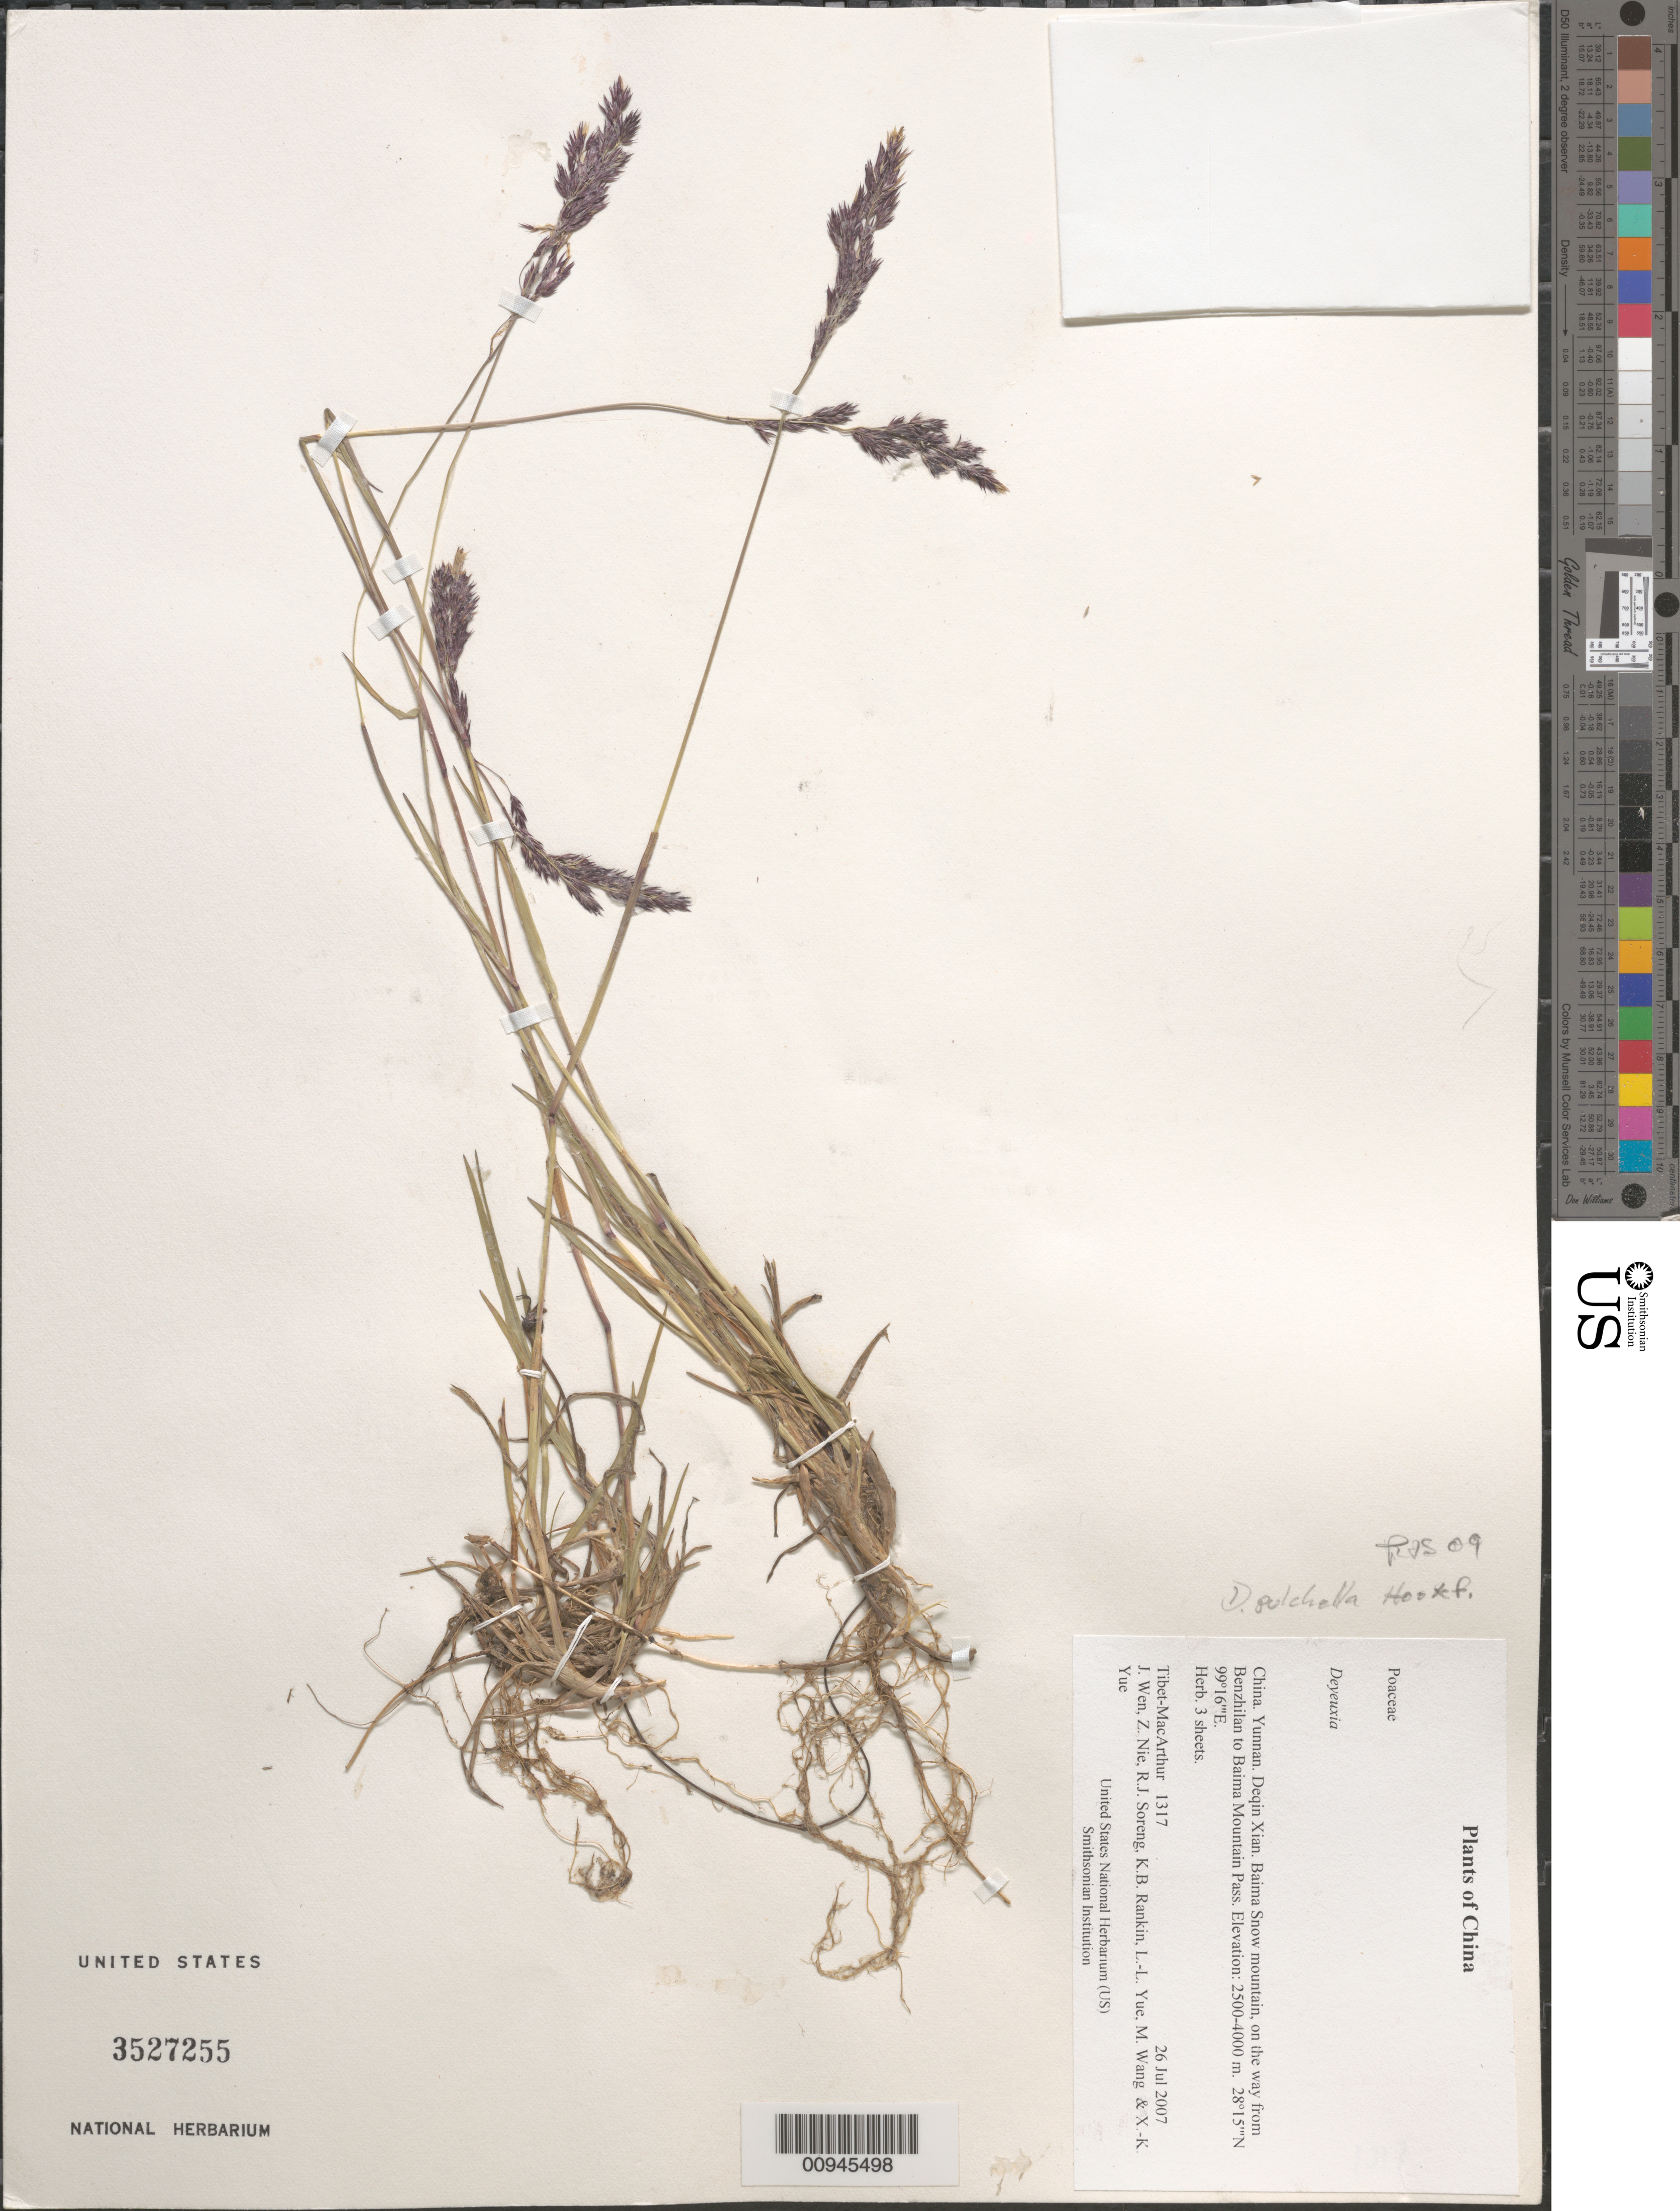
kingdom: Plantae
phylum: Tracheophyta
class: Liliopsida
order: Poales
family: Poaceae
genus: Deyeuxia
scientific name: Deyeuxia pulchella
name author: Hook. f.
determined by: Soreng, Robert J., Research Associate (BOT), Smithsonian Institution - National Museum of Natural History (UNITED STATES)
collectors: Tibet-MacArthur, J. Wen, Z. Nie, R. J. Soreng, K. Rankin, L. Yue, M. Wang & X. Yue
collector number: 1317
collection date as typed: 26 Jul 2007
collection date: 2007-07-26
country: China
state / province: Yunnan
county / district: Deqin Xian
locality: Baima Snow mountain, on the way from Benzhilan to Baima Mountain Pass.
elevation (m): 2500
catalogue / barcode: US 3527255